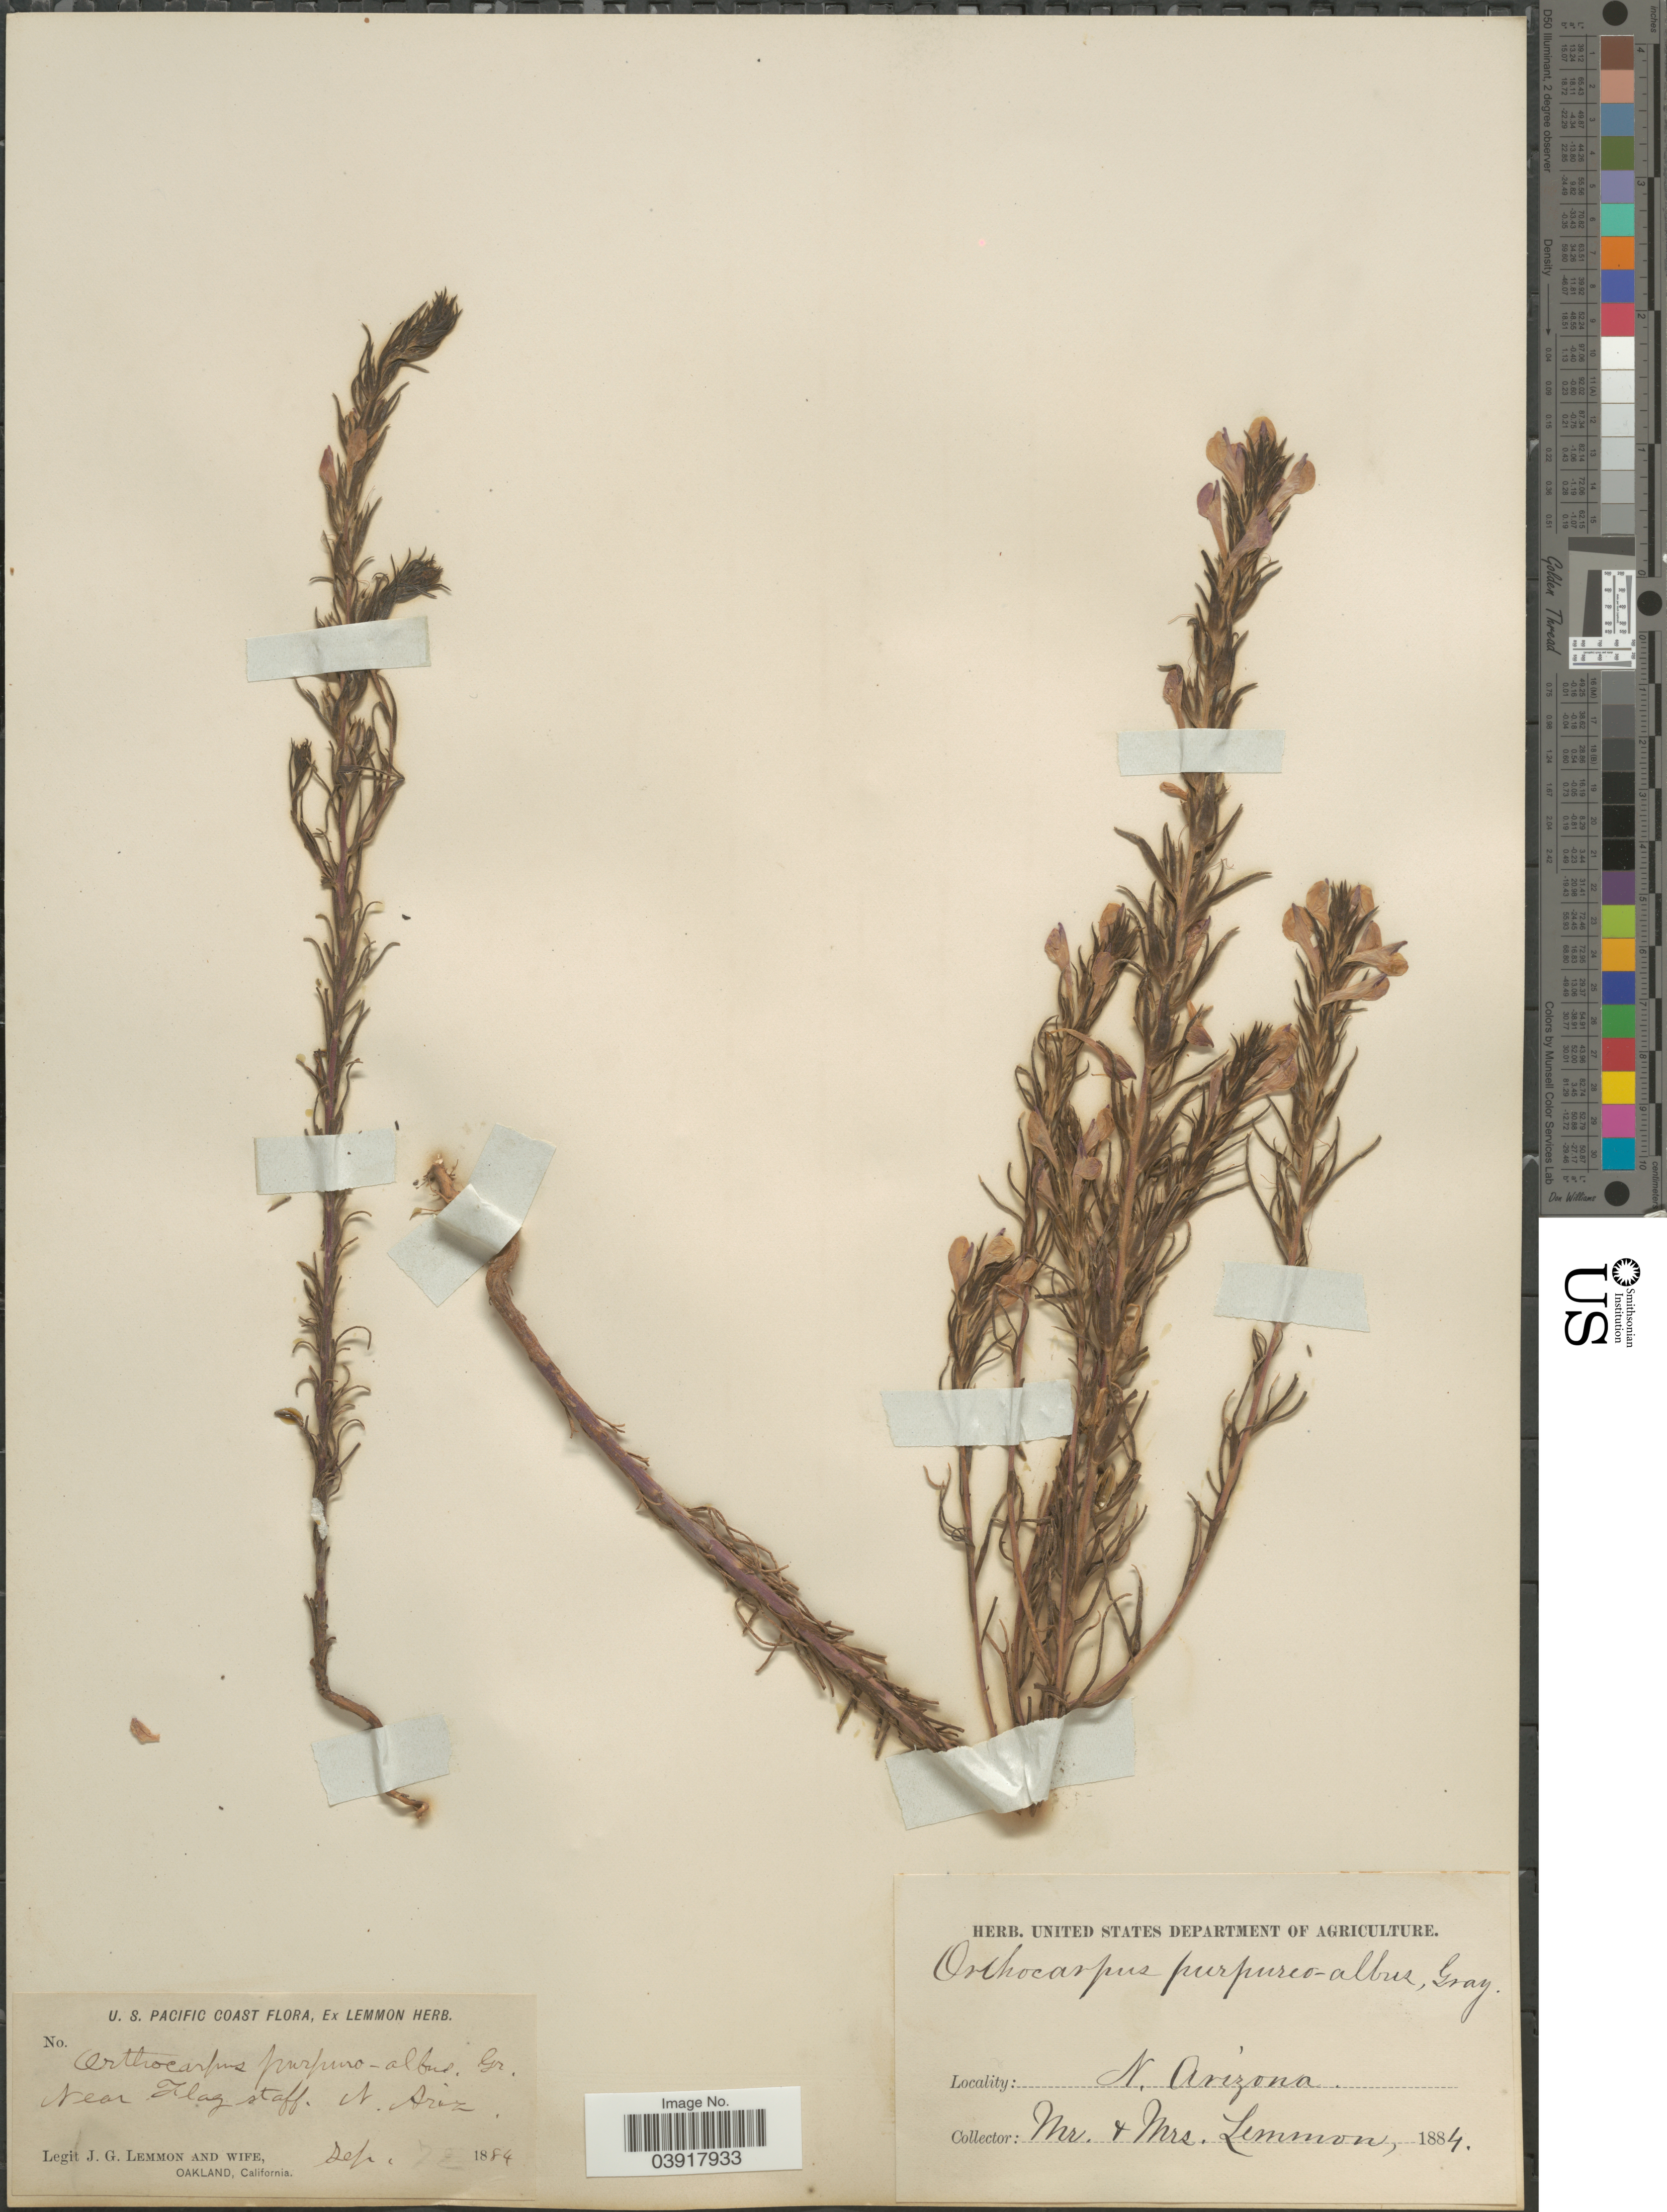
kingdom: Plantae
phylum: Tracheophyta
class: Magnoliopsida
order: Lamiales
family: Orobanchaceae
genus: Orthocarpus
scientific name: Orthocarpus purpureo-albus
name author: A. Gray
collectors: J. Lemmon & Mrs. J. G. Lemmon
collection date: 1884-09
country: United States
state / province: Arizona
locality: U. S. Pacific Coast. Near Flagstaff, N. Ariz.